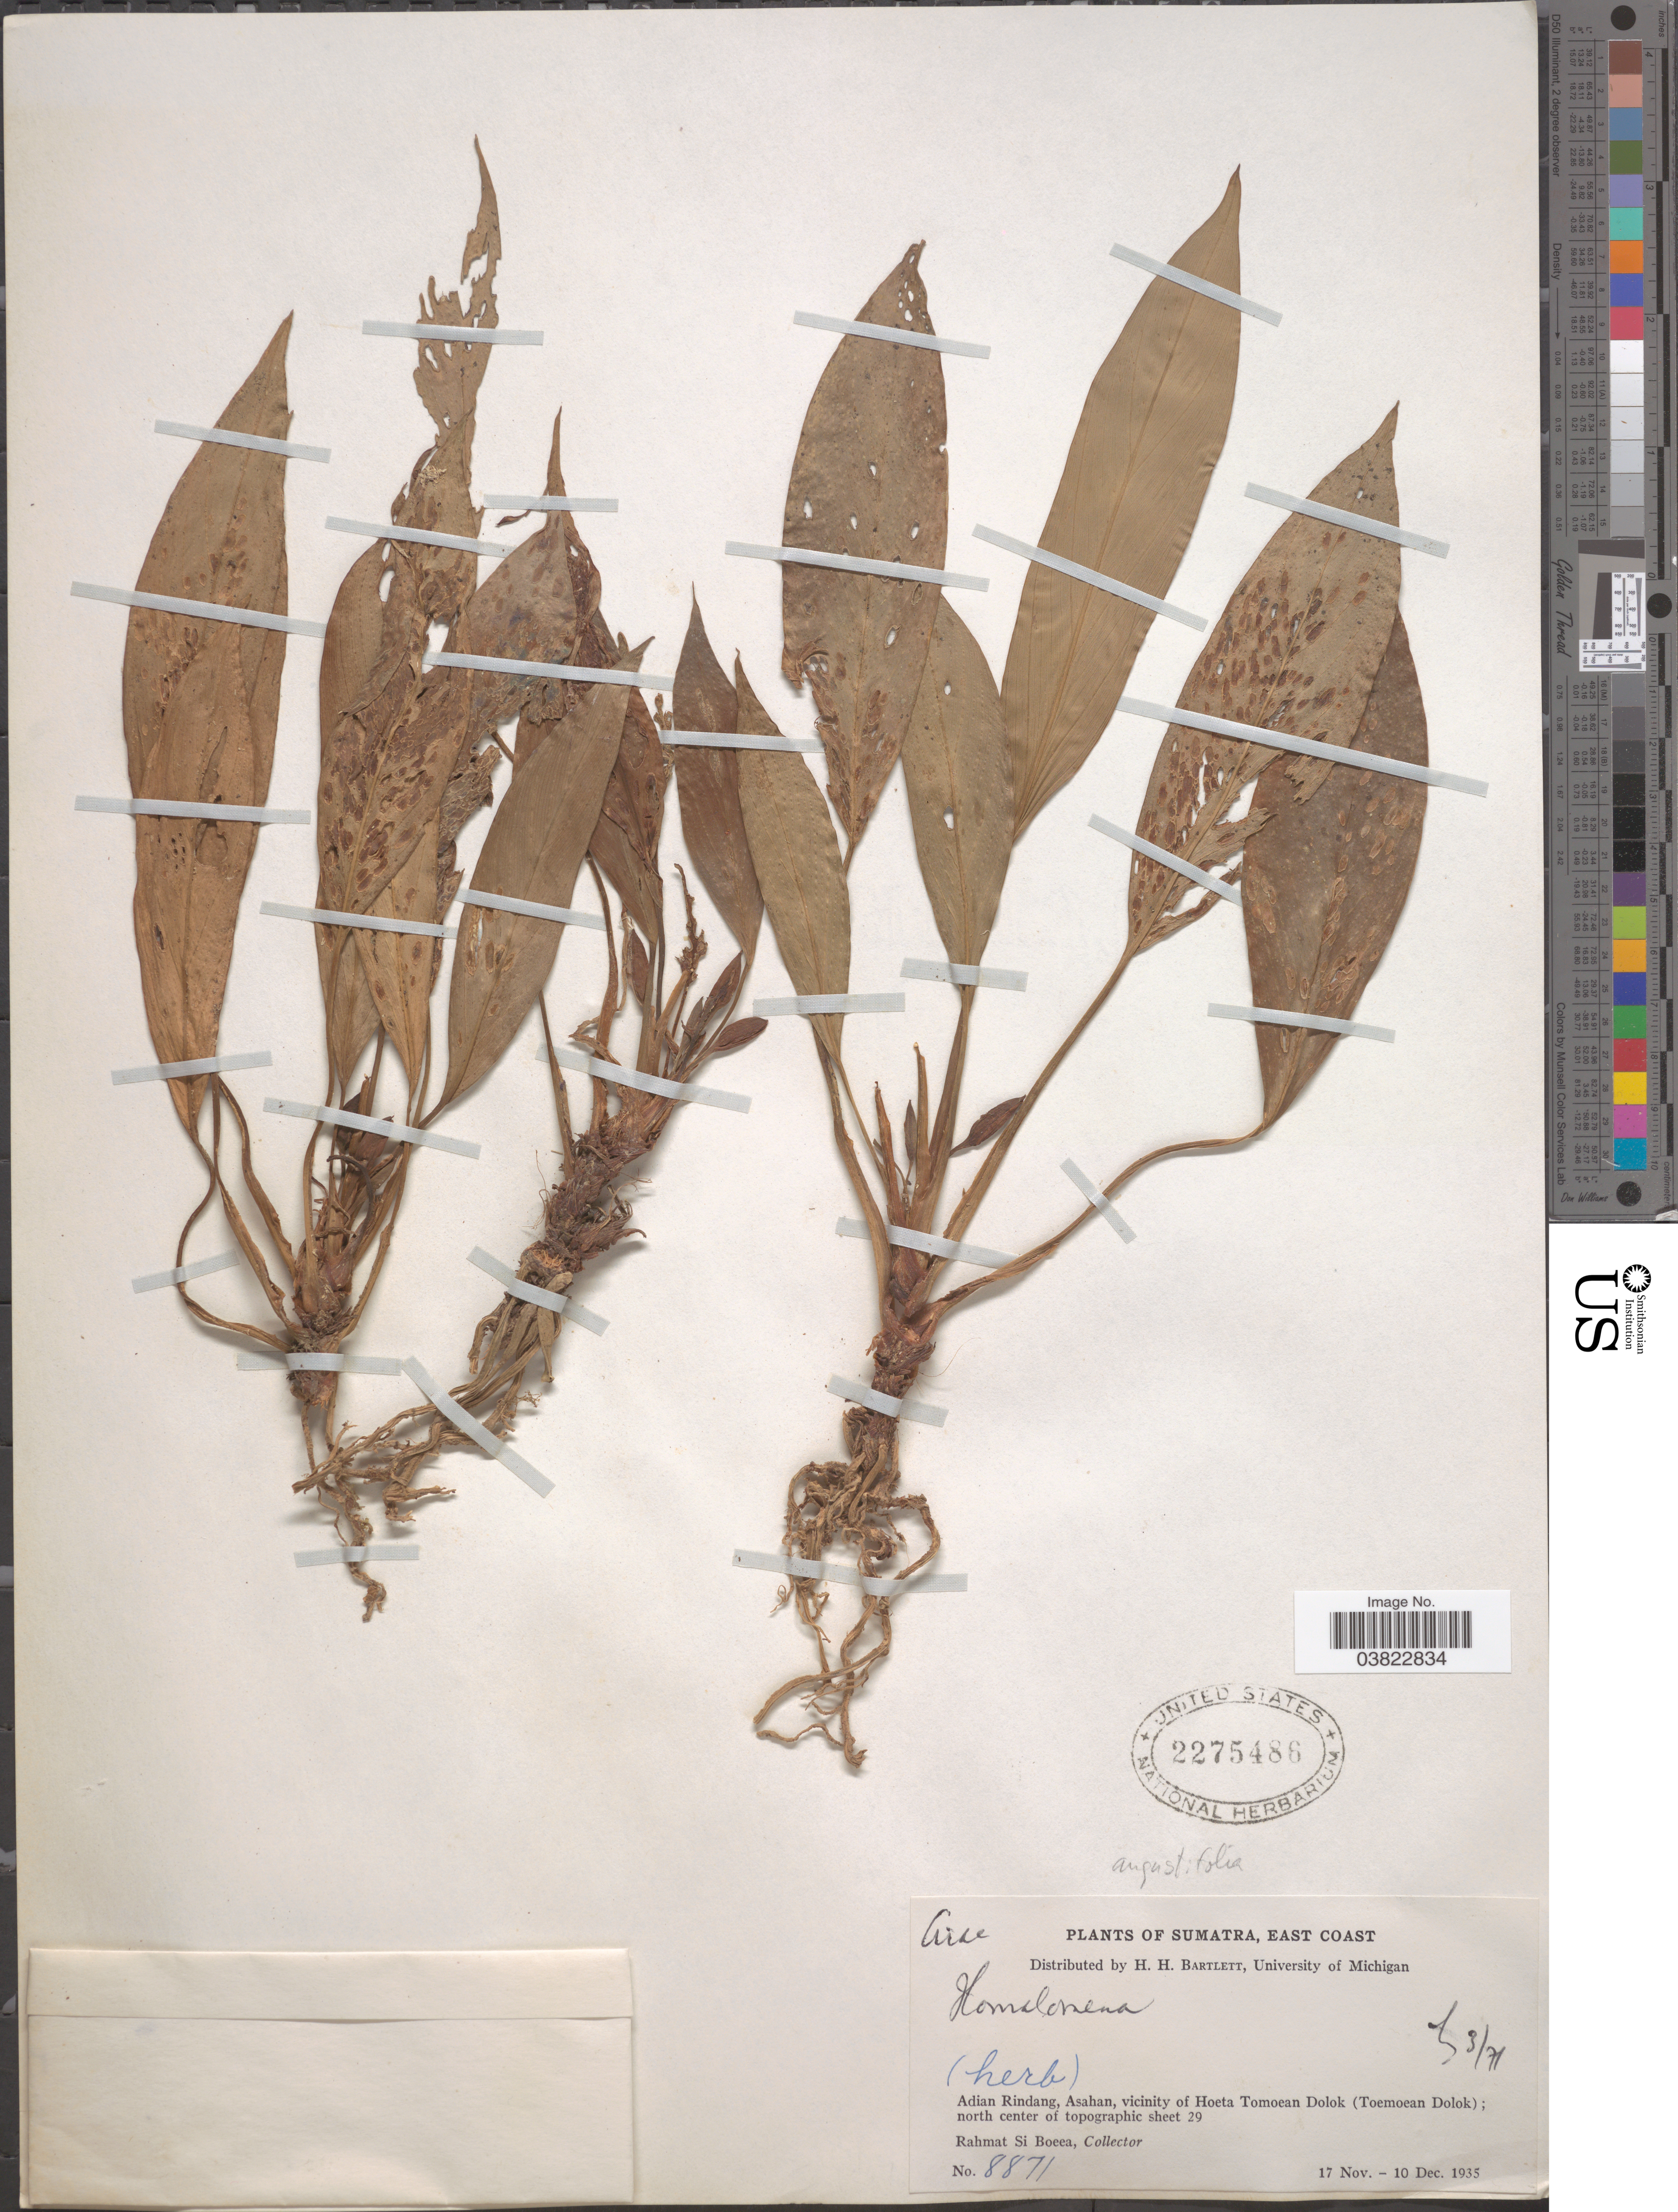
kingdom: Plantae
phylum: Tracheophyta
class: Liliopsida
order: Alismatales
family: Araceae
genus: Homalomena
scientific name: Homalomena angustifolia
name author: (Jack) Hook. f.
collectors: Rahmat Si Boeea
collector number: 8871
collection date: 1935-11-17/1935-12-10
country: Indonesia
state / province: Sumatra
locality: East Coast. Adian Rindang, Asahan, vicinity of Hoeta Tomoean Dolok (Toemoean Dolok); north center of topographic sheet 29.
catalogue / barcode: US 2275486